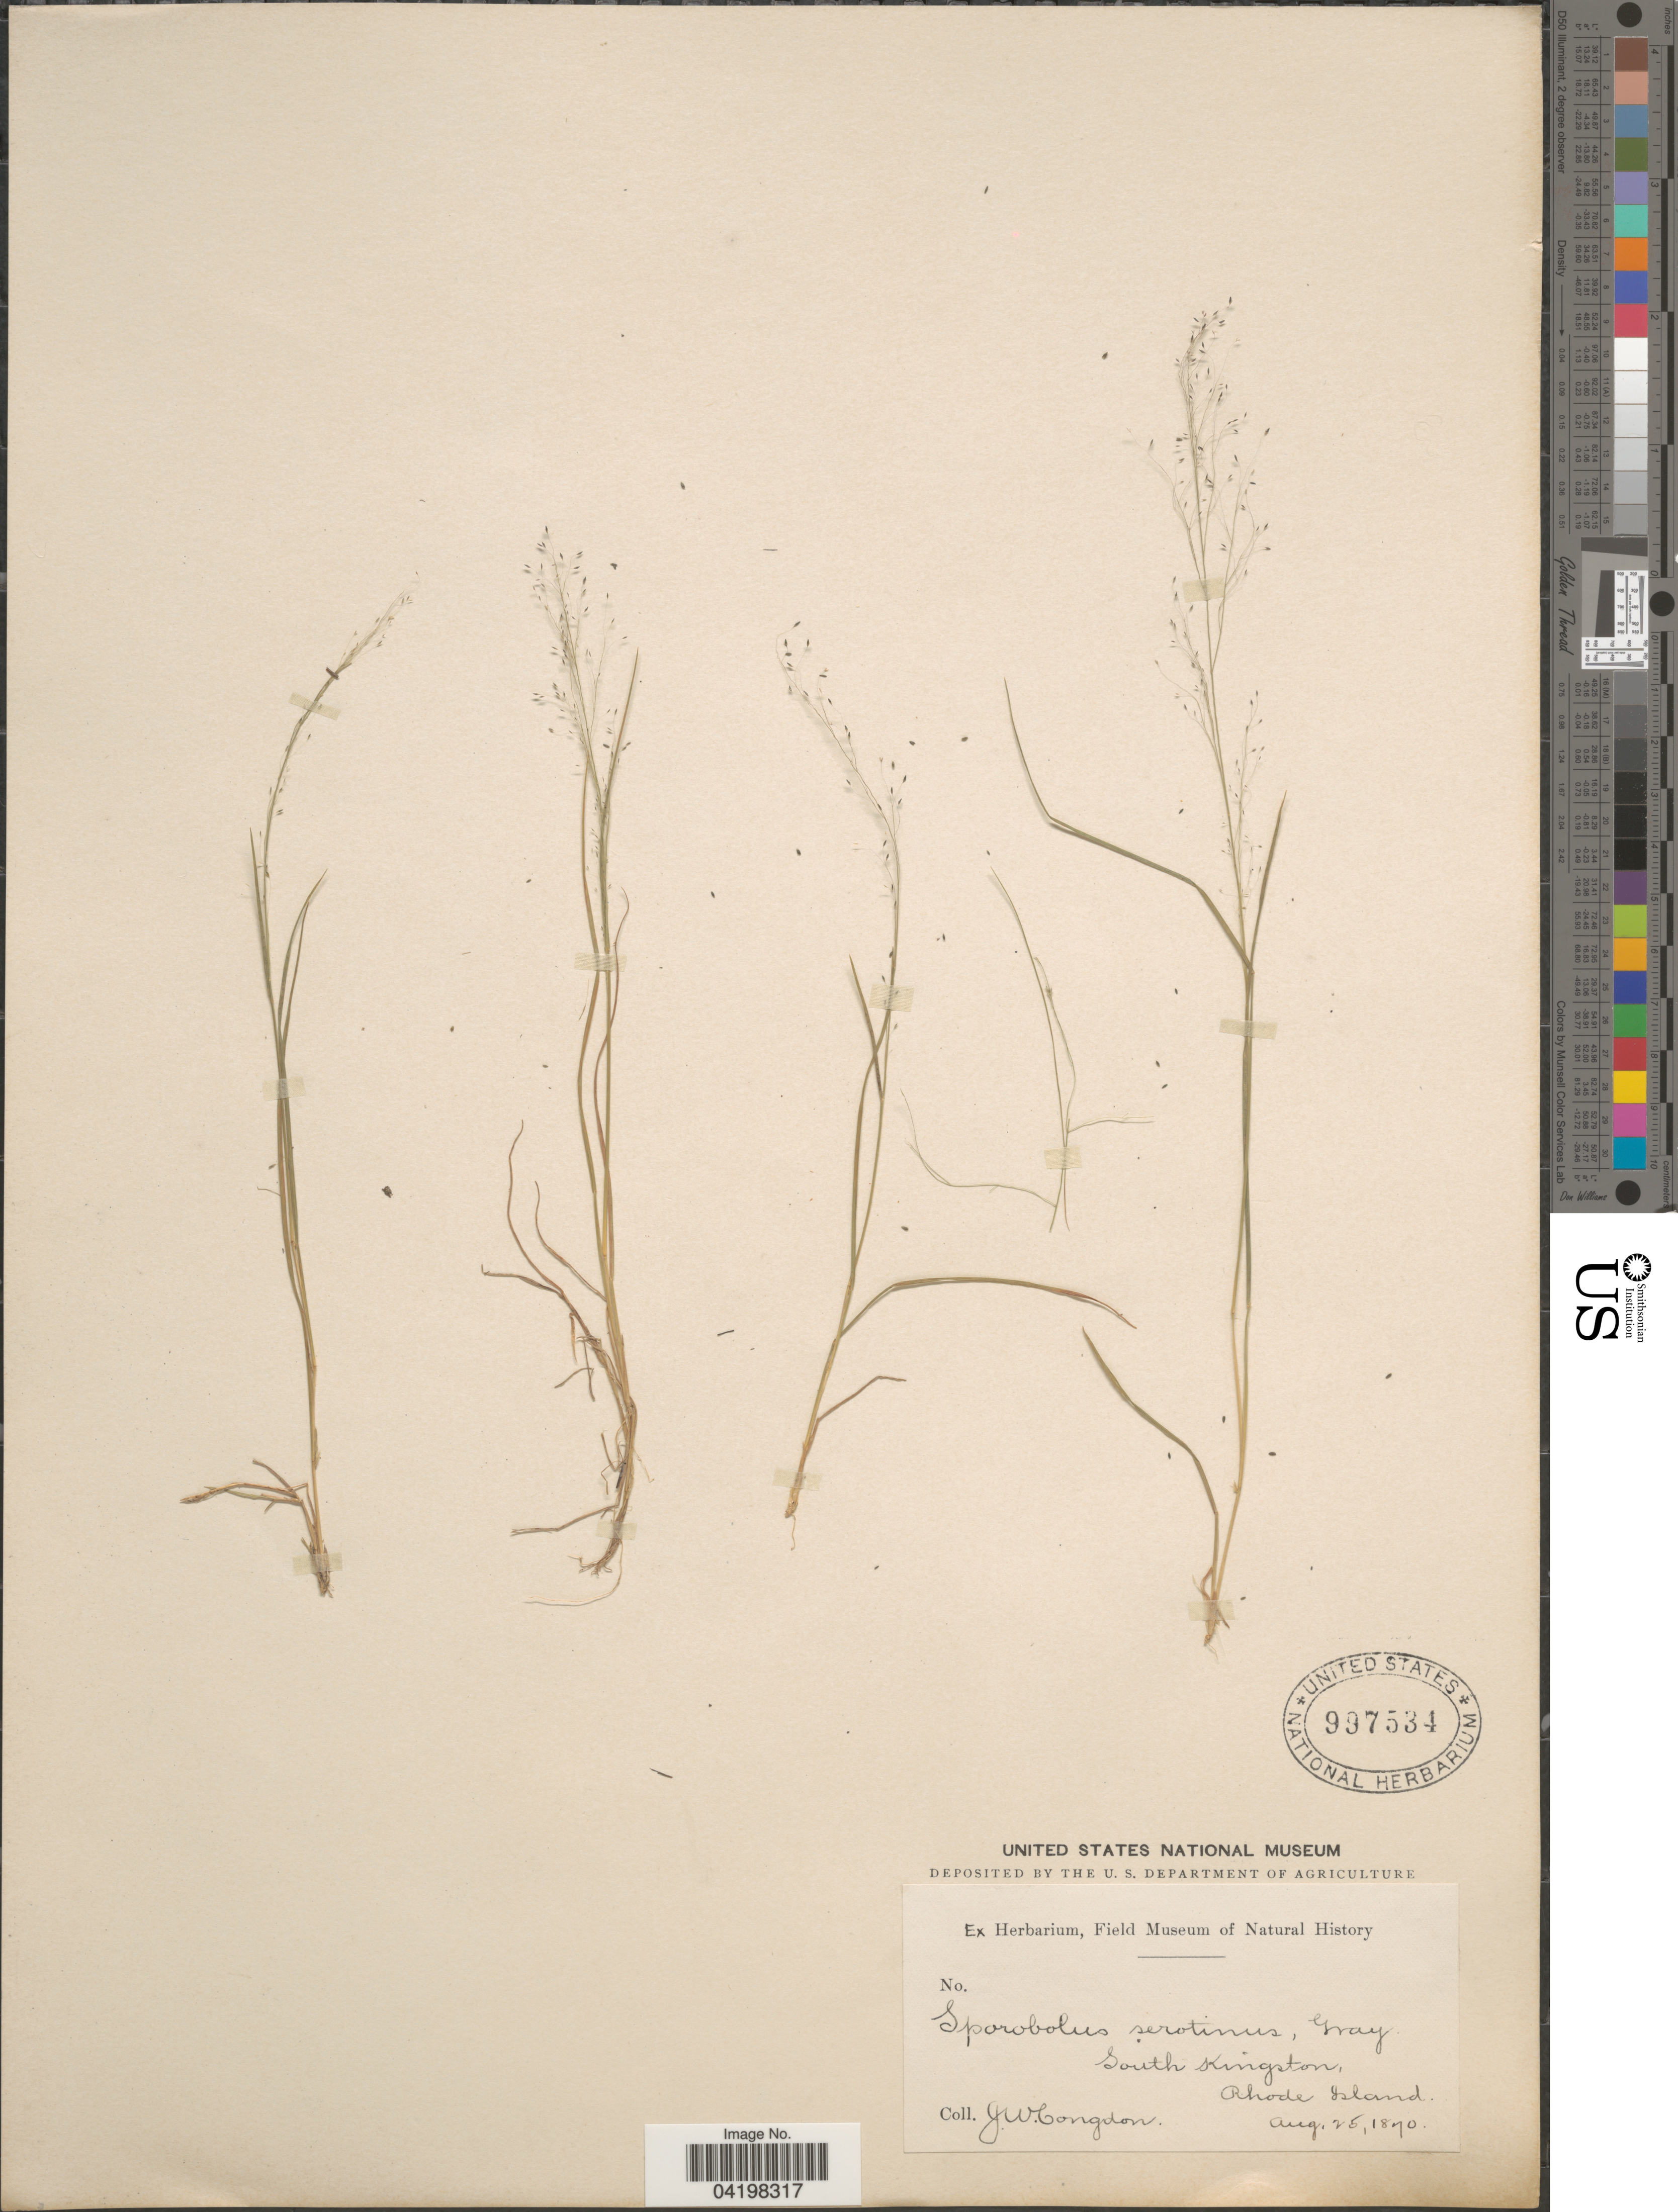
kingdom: Plantae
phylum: Tracheophyta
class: Liliopsida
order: Poales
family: Poaceae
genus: Muhlenbergia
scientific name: Muhlenbergia uniflora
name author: (Muhl.) Fernald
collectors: J. W. Congdon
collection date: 1870-08-25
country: United States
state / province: Rhode Island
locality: South Kingston.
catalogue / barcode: US 997534